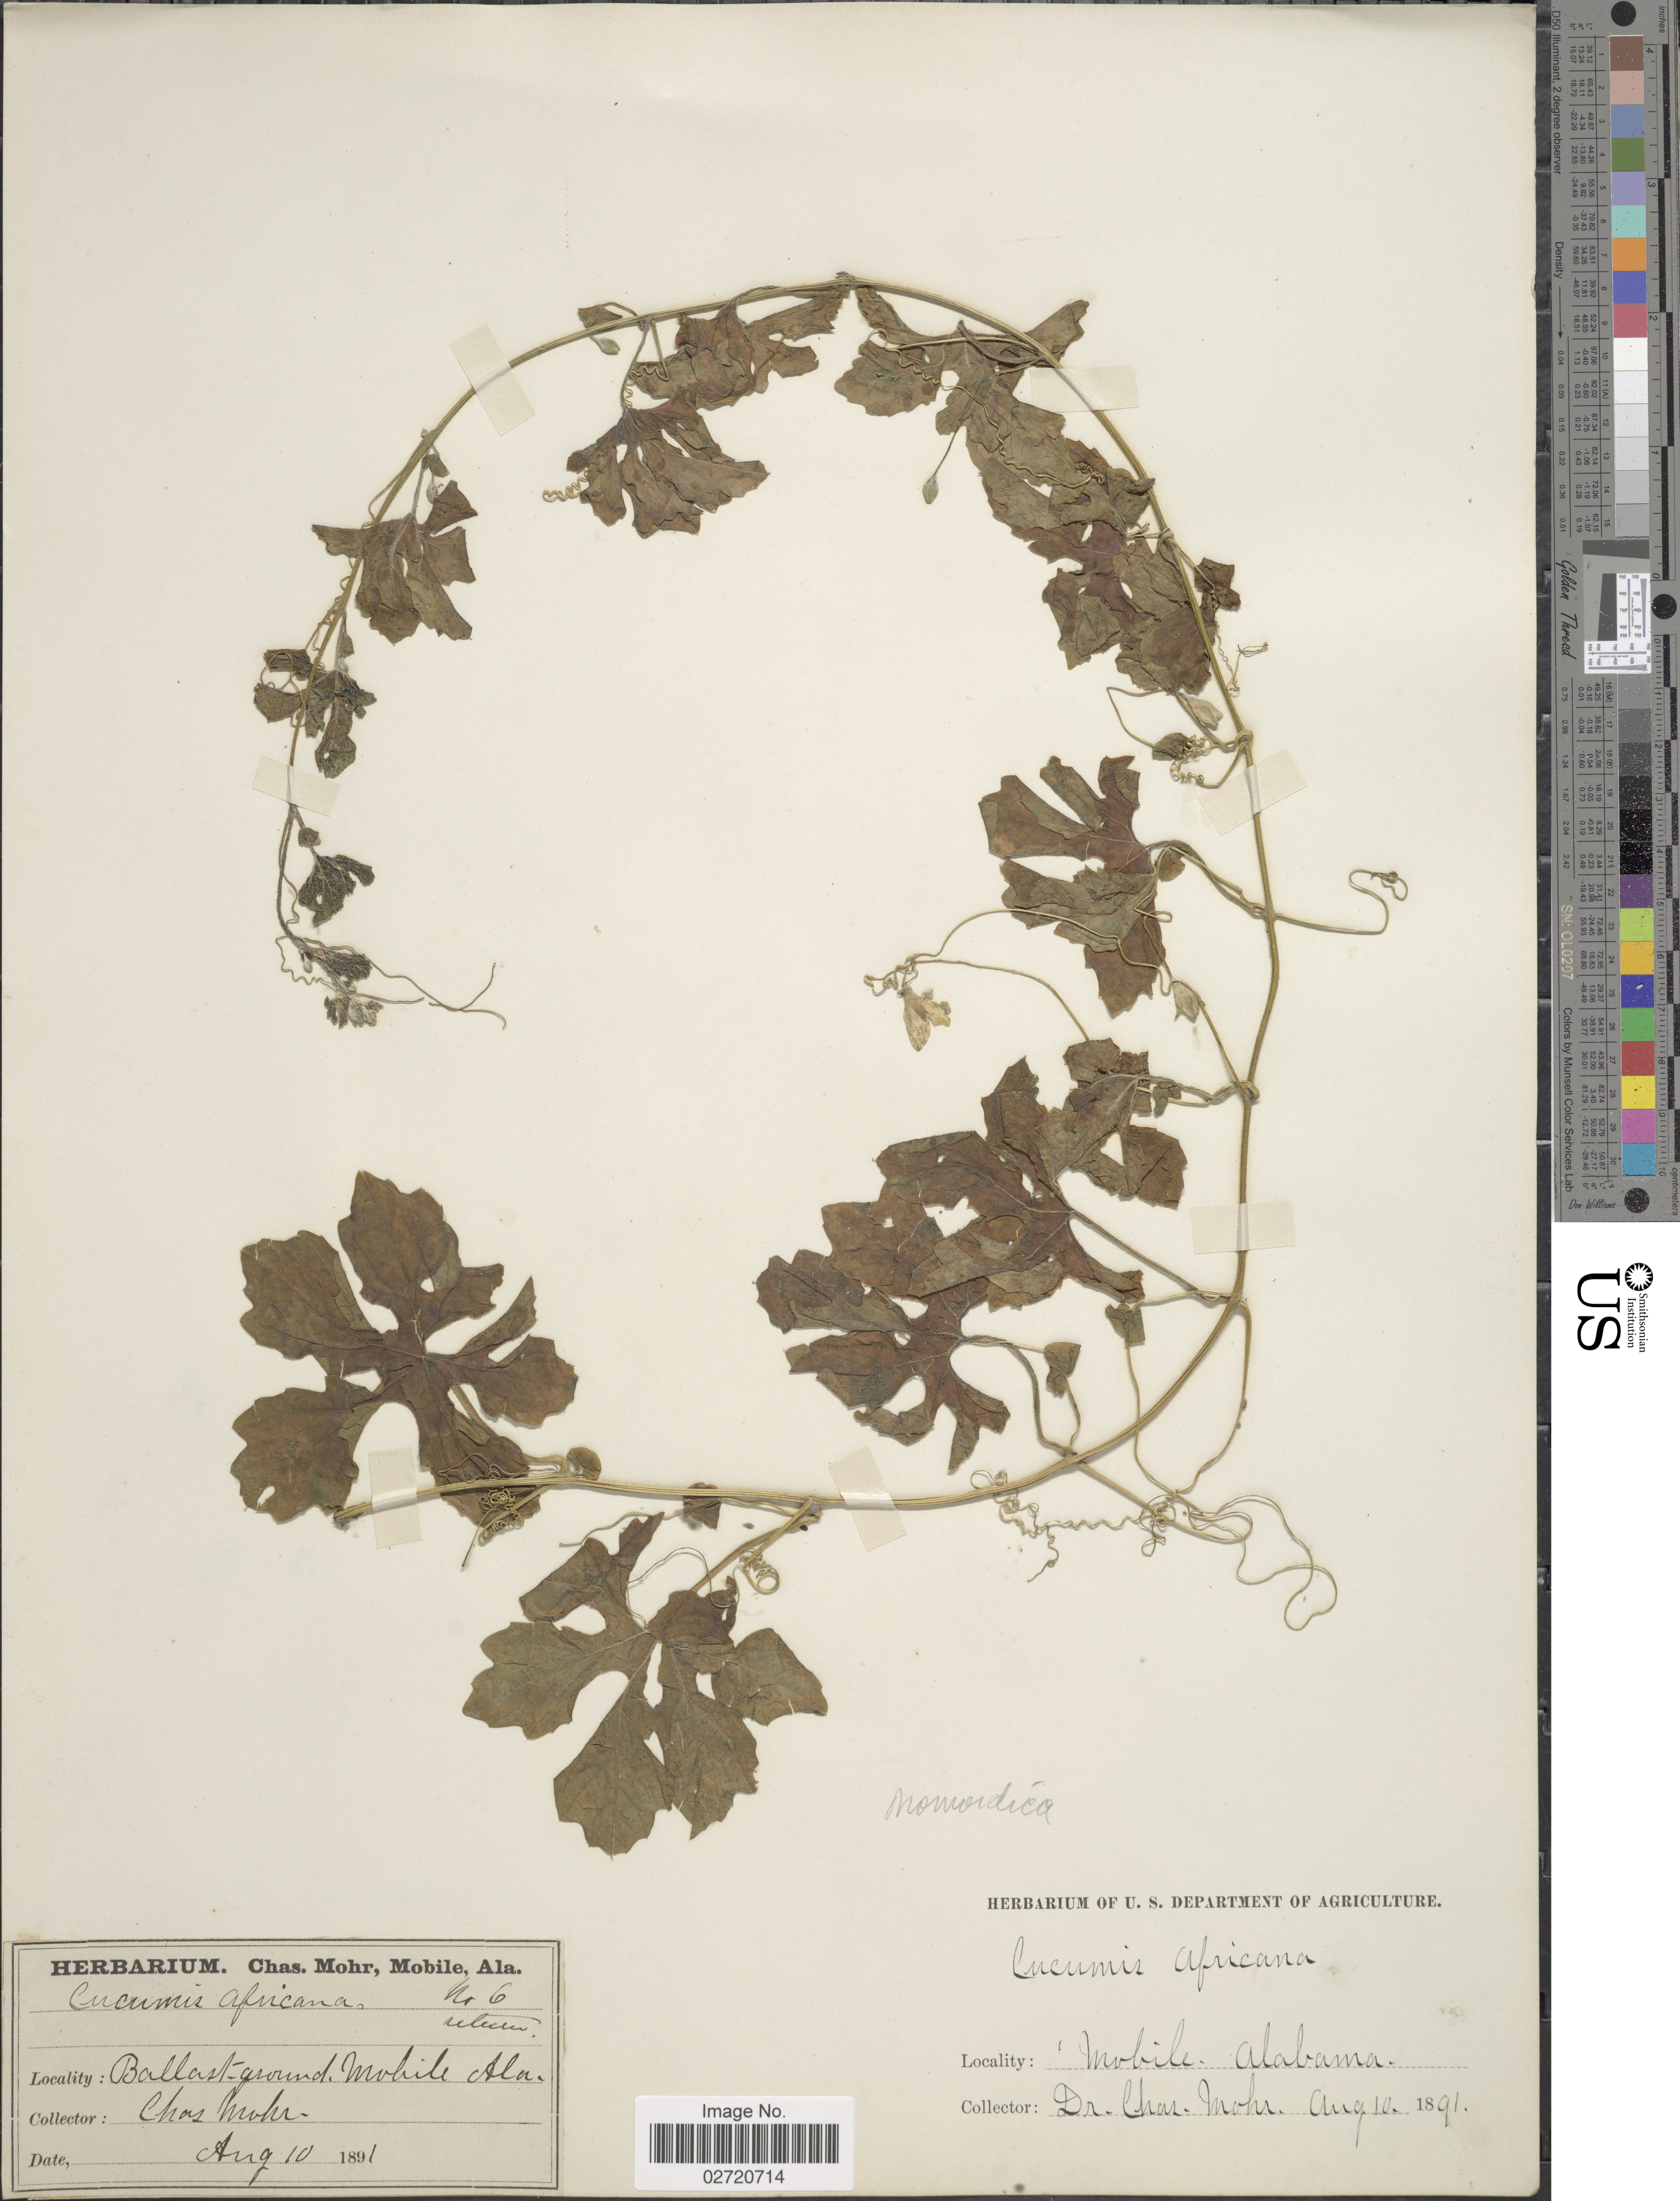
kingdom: Plantae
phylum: Tracheophyta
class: Magnoliopsida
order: Cucurbitales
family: Cucurbitaceae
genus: Cucumis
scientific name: Cucumis sp.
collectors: C. T. Mohr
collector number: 6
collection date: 1893-08-10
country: United States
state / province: Alabama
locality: Ballast ground, Mobile